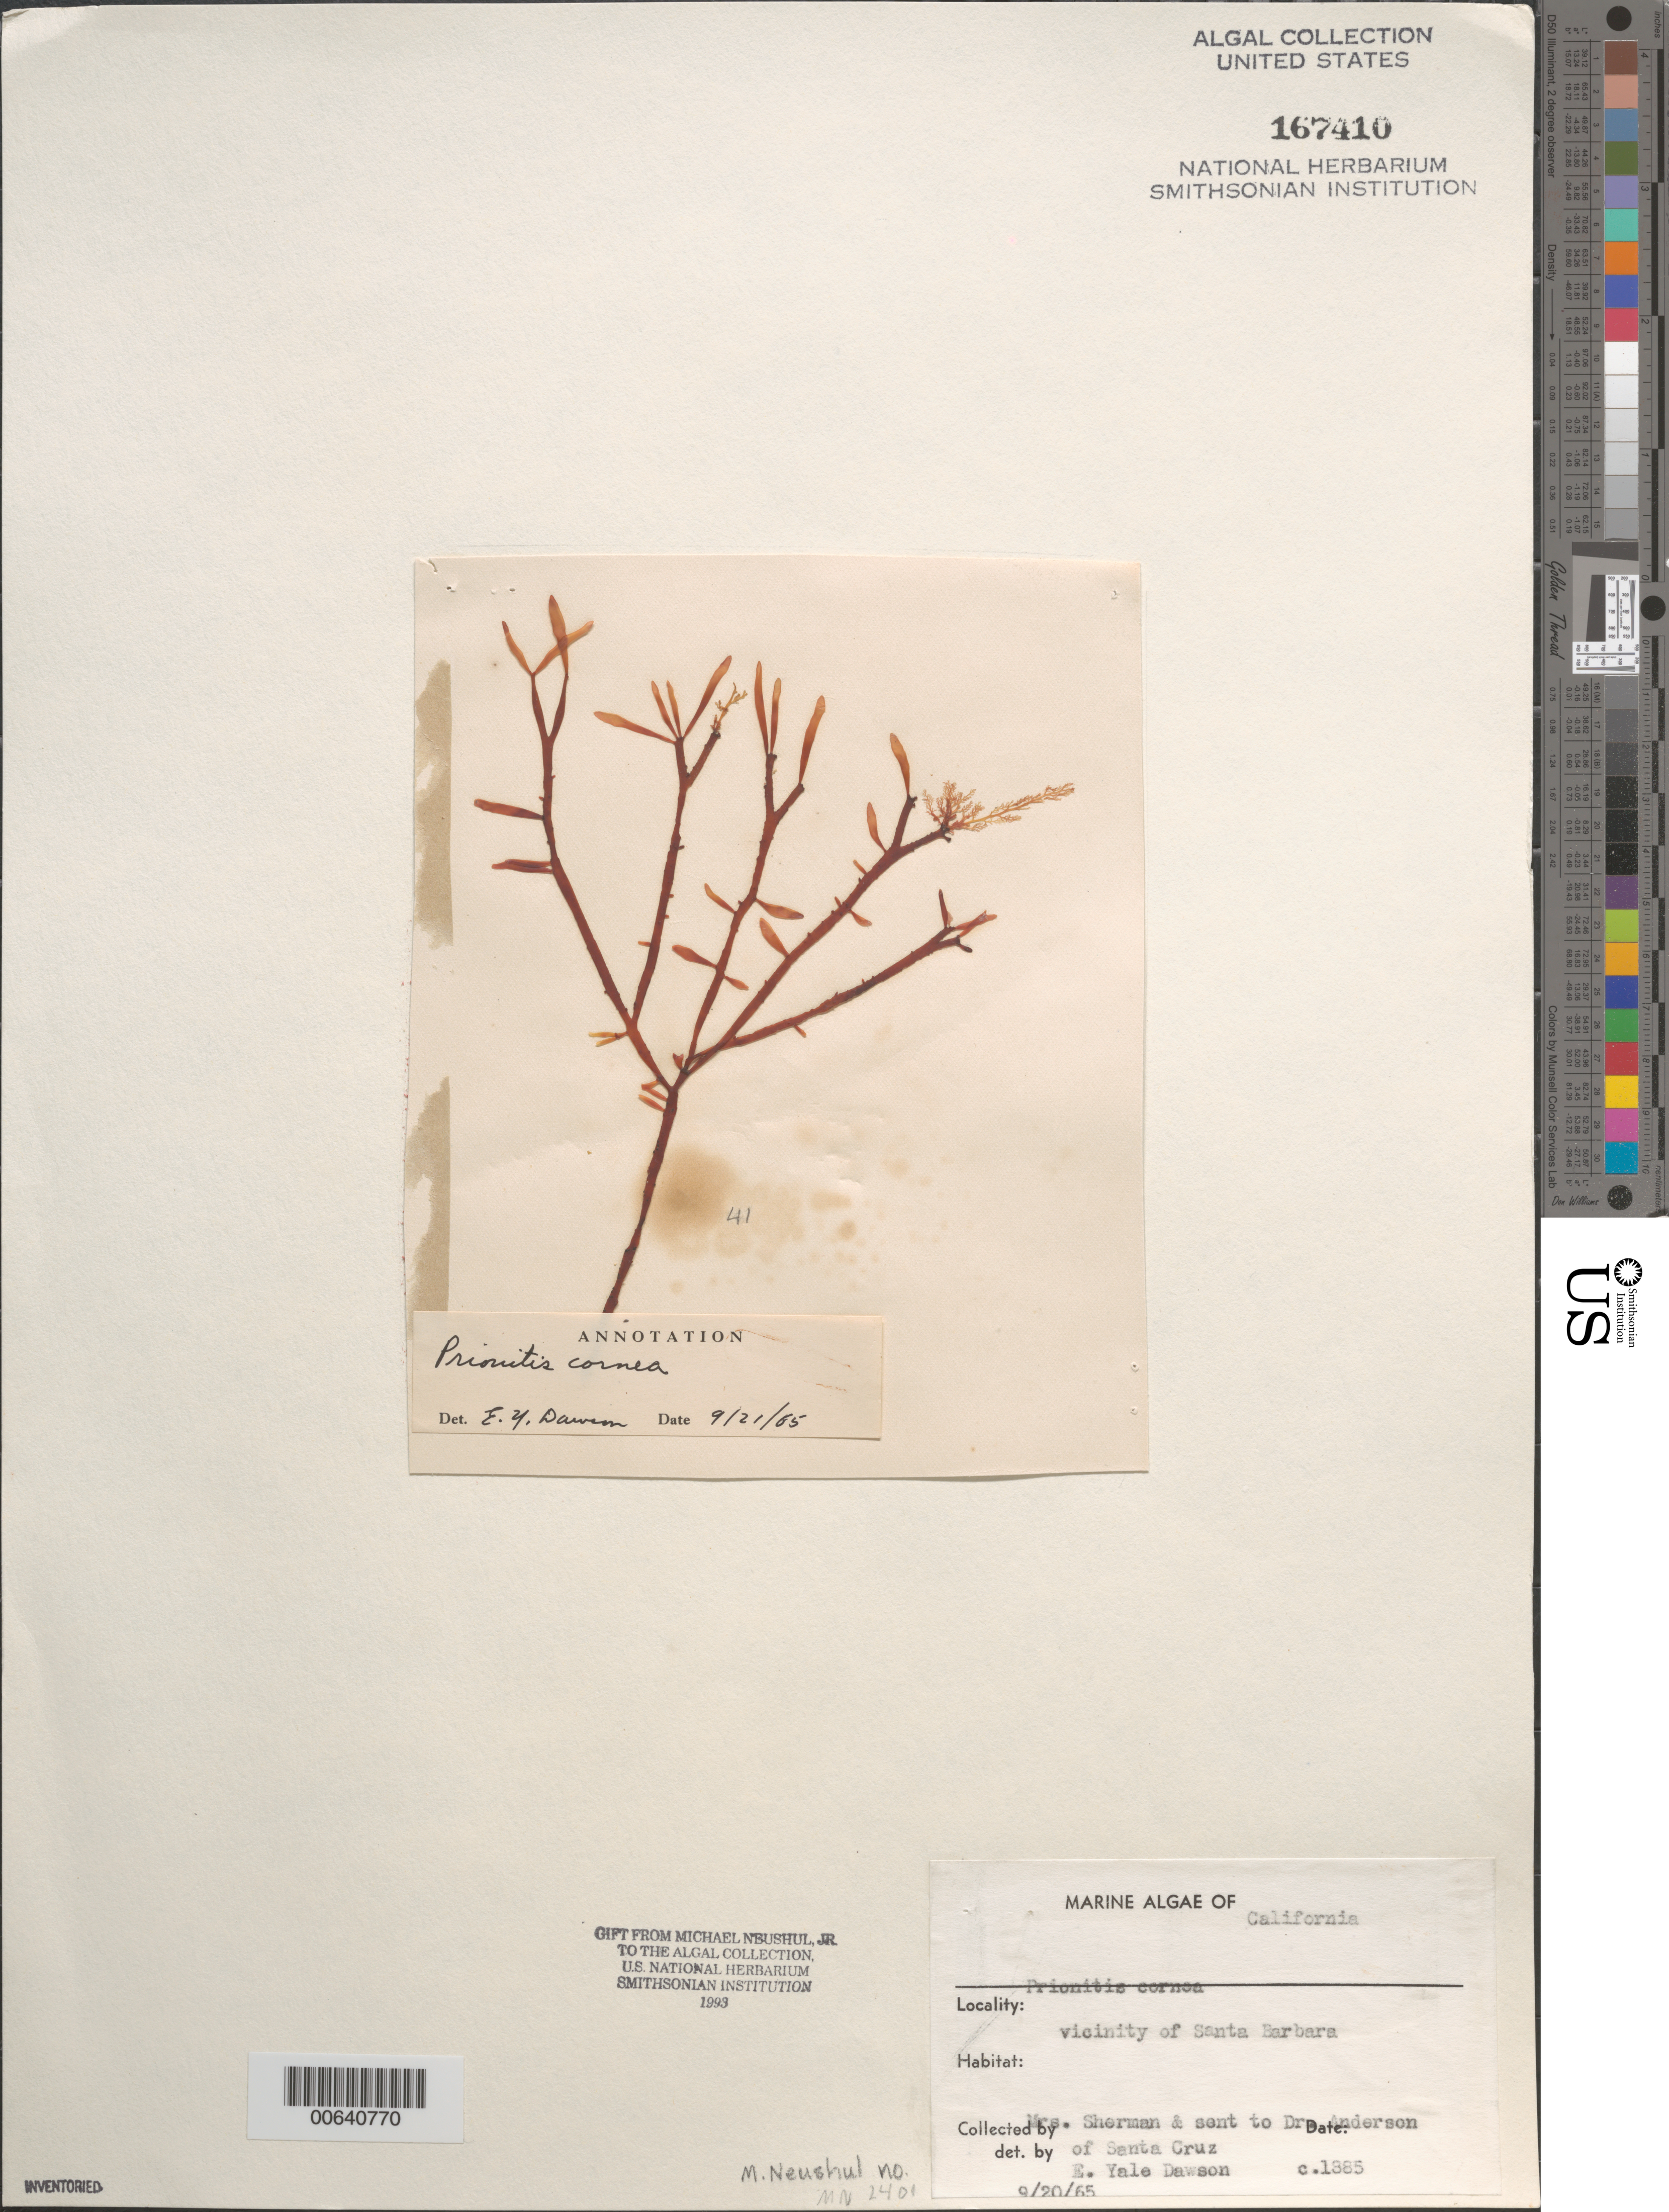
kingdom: Plantae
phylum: Rhodophyta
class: Florideophyceae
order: Halymeniales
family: Halymeniaceae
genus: Grateloupia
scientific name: Grateloupia cornea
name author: Okamura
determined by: Algae name updating Project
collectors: M. Sherman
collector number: Neushul 2401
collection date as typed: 1885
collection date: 1885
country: United States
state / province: California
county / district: Santa Barbara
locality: Santa Barbara area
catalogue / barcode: US 167410